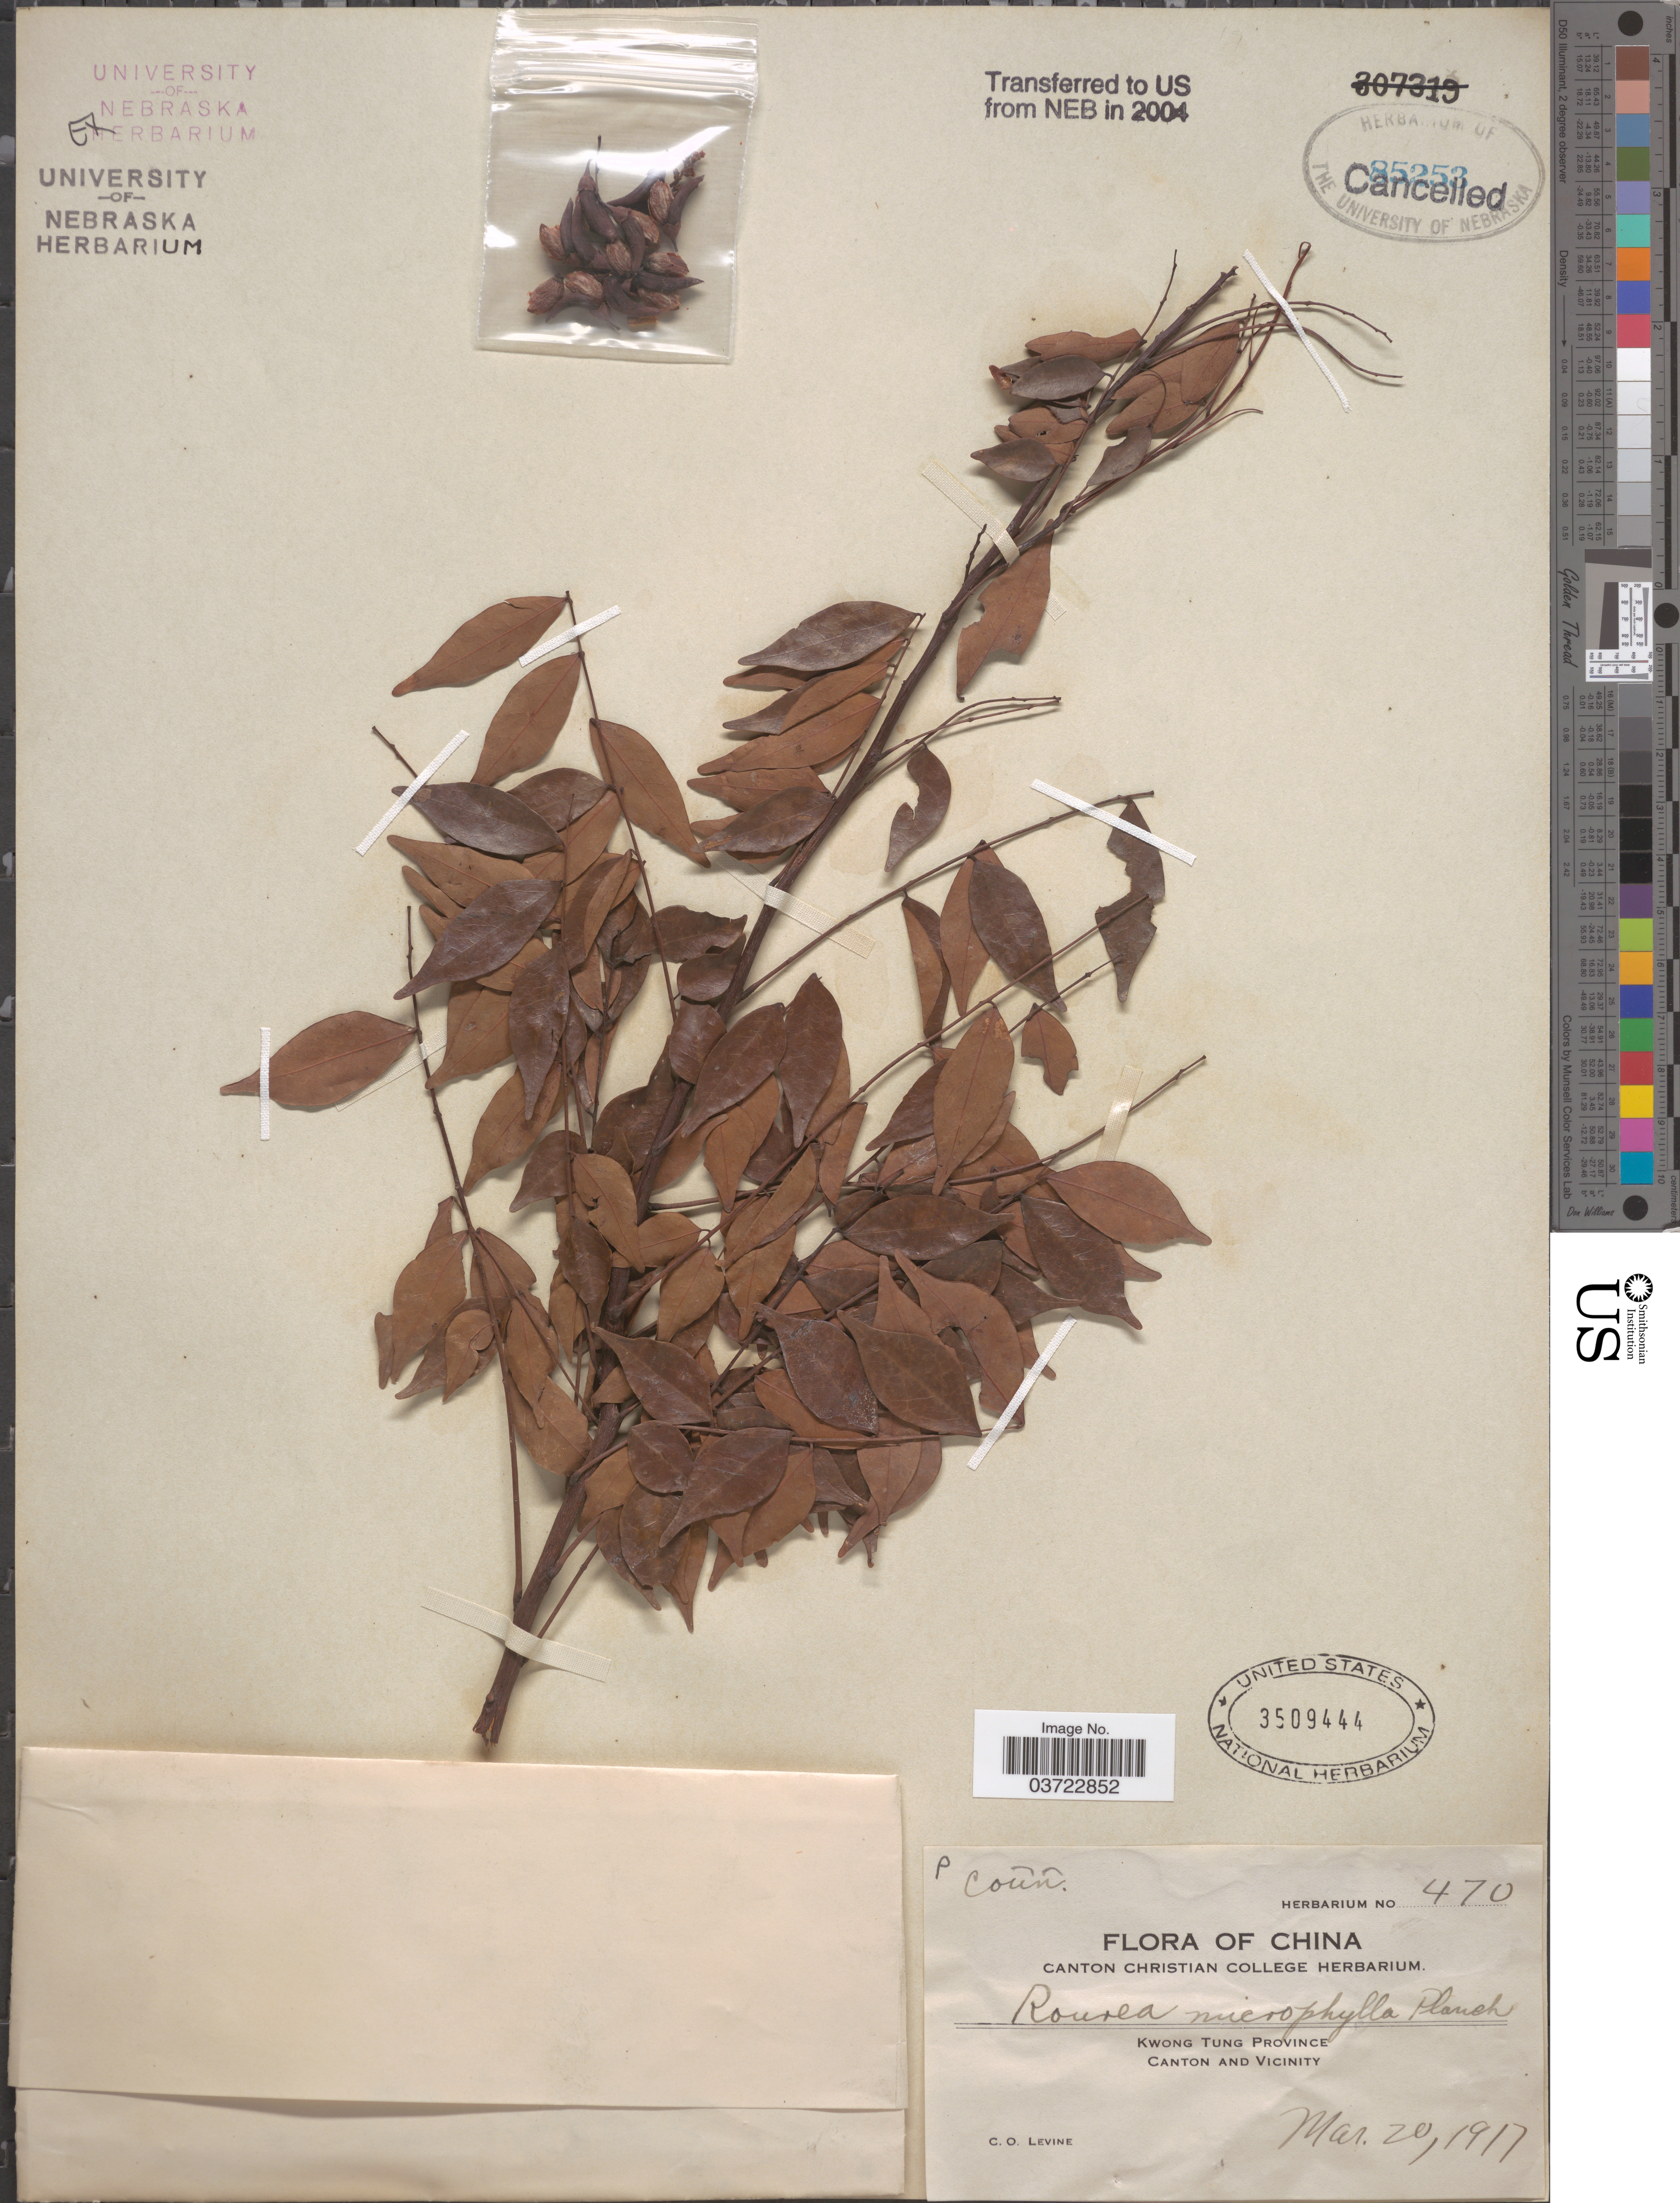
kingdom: Plantae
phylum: Tracheophyta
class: Magnoliopsida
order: Oxalidales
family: Connaraceae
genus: Rourea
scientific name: Rourea microphylla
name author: (Hook. & Arn.) Planch.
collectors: C. O. Levine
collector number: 470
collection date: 1917-03-20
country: China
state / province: Guangdong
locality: Kwong Tung Province. Canton and Vicinity.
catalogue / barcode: US 3509444